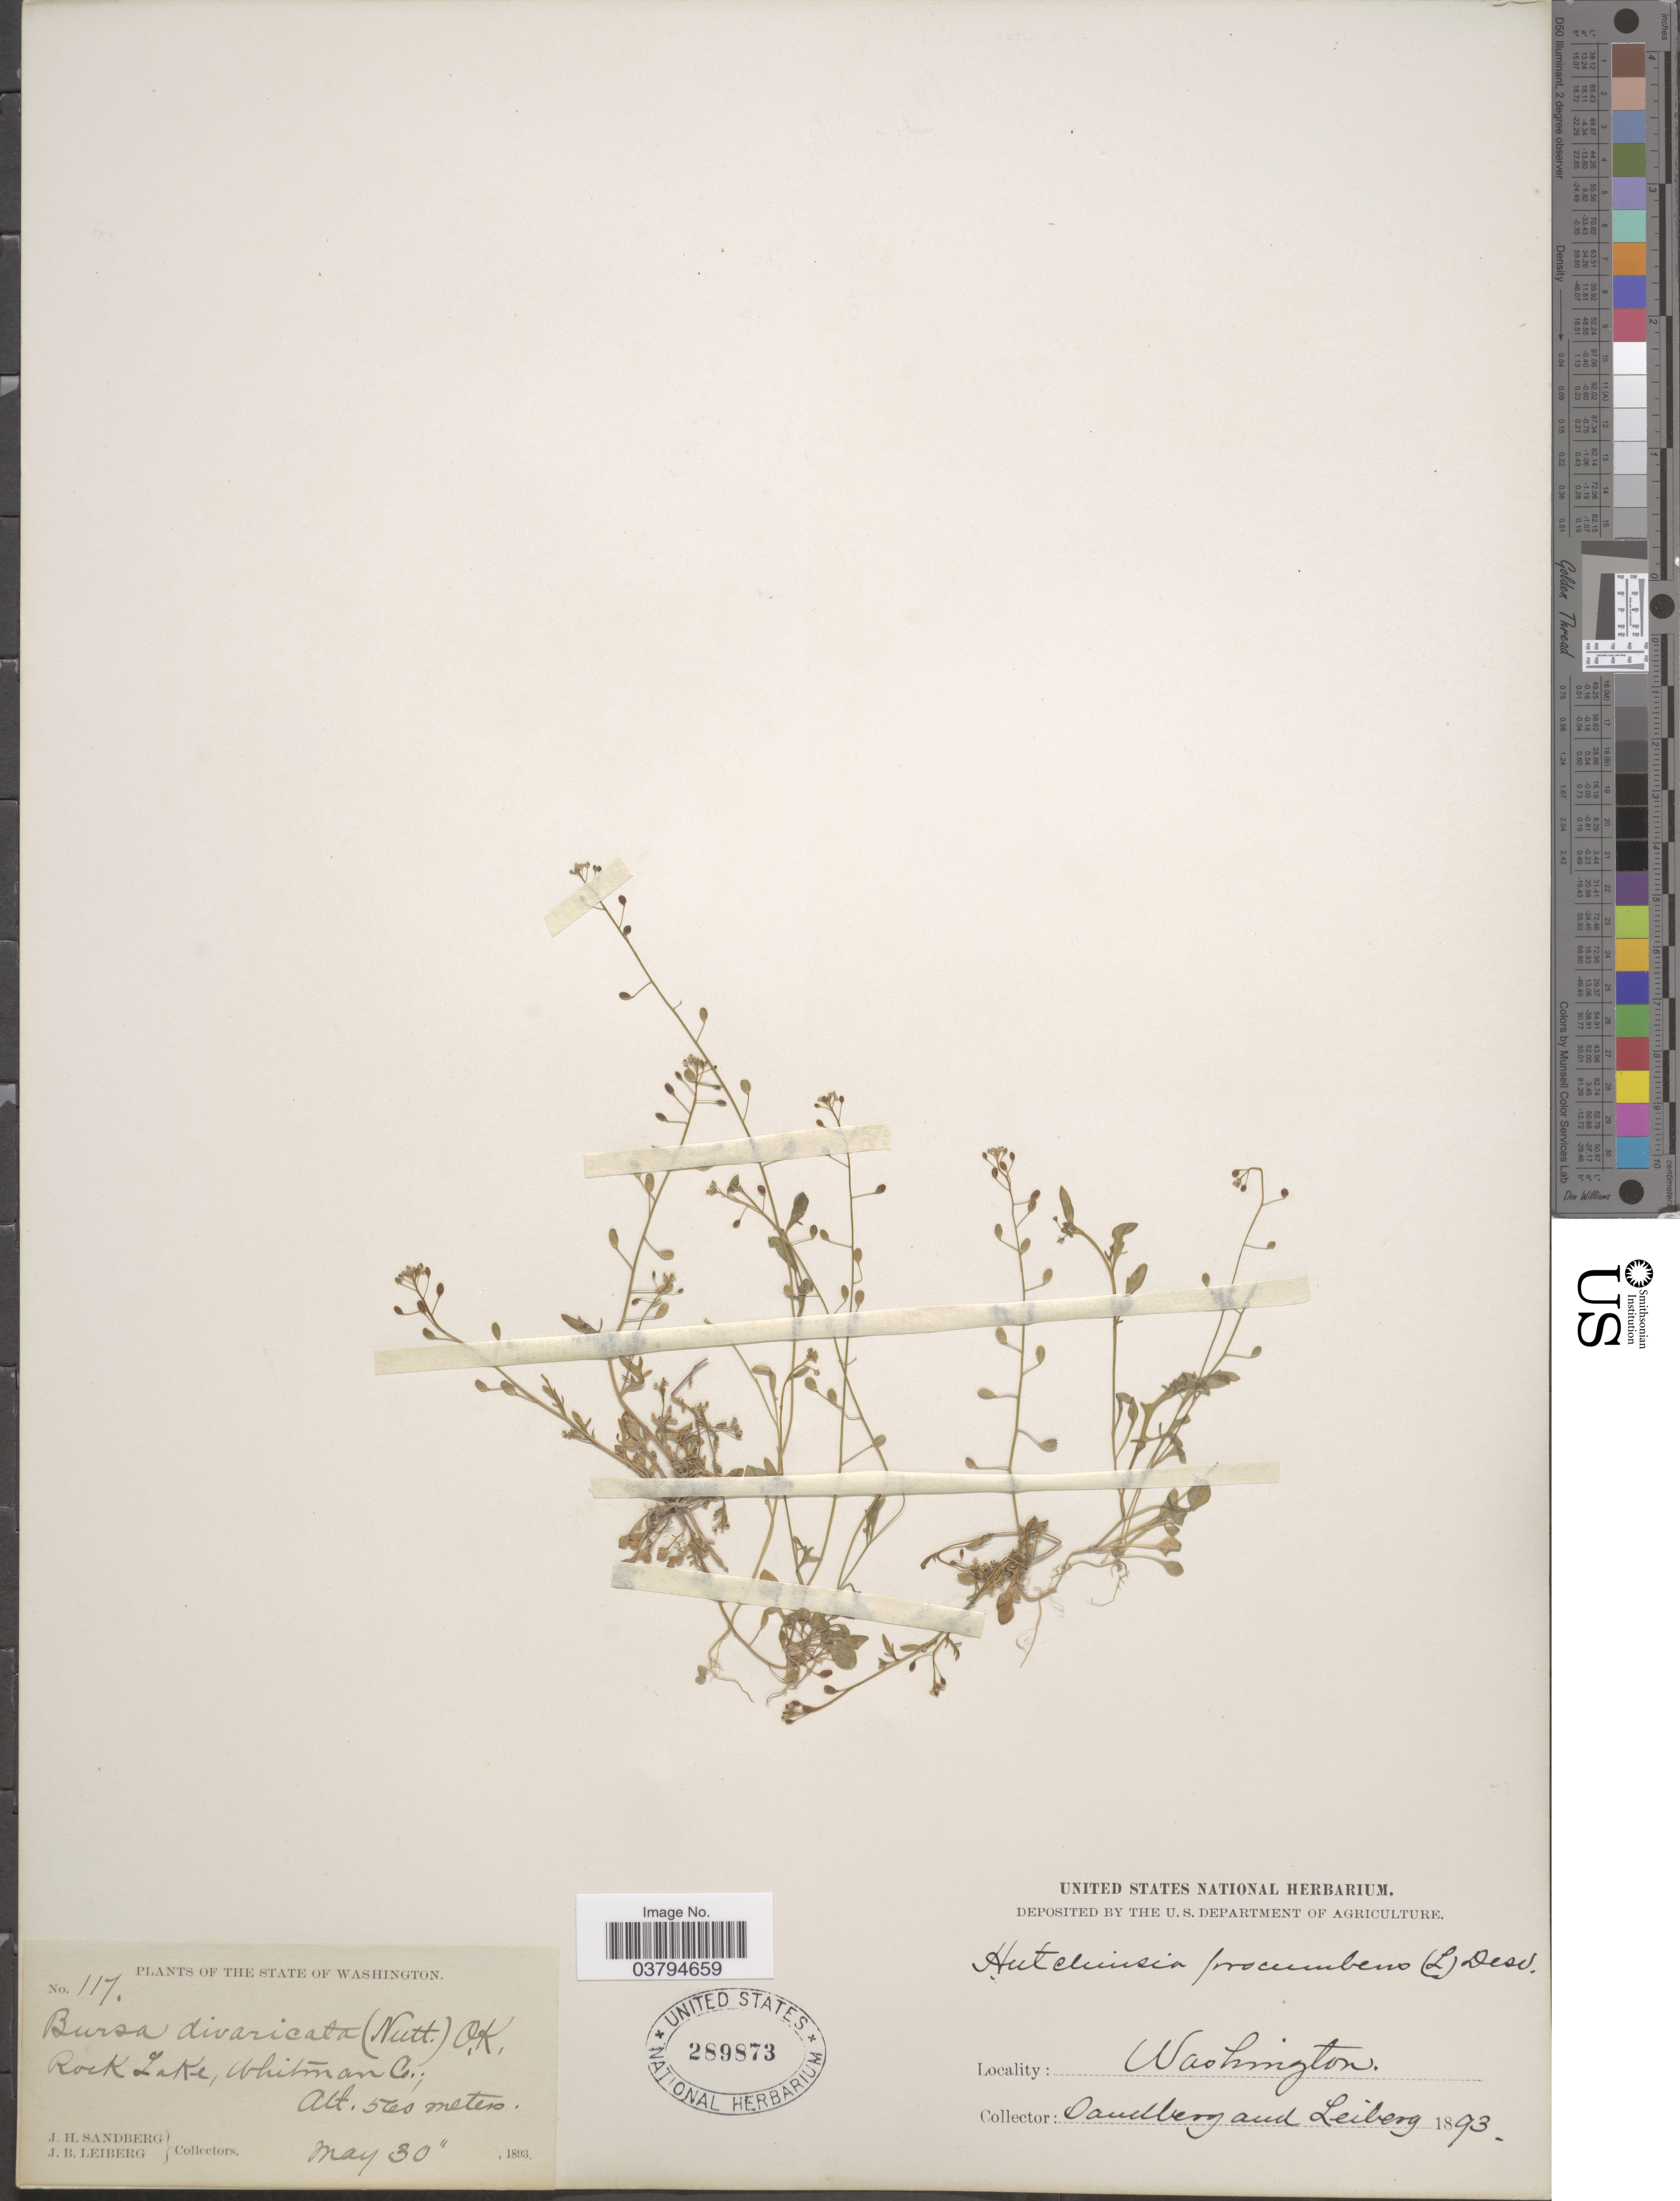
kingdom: Plantae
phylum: Tracheophyta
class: Magnoliopsida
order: Brassicales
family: Brassicaceae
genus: Hornungia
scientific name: Hornungia procumbens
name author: (L.) Hayek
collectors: J. H. Sandberg & J. B. Leiberg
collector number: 117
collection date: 1893-05-30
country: United States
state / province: Washington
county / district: Whitman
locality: Rock Lake, Whitman Co.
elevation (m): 560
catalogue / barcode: US 289873